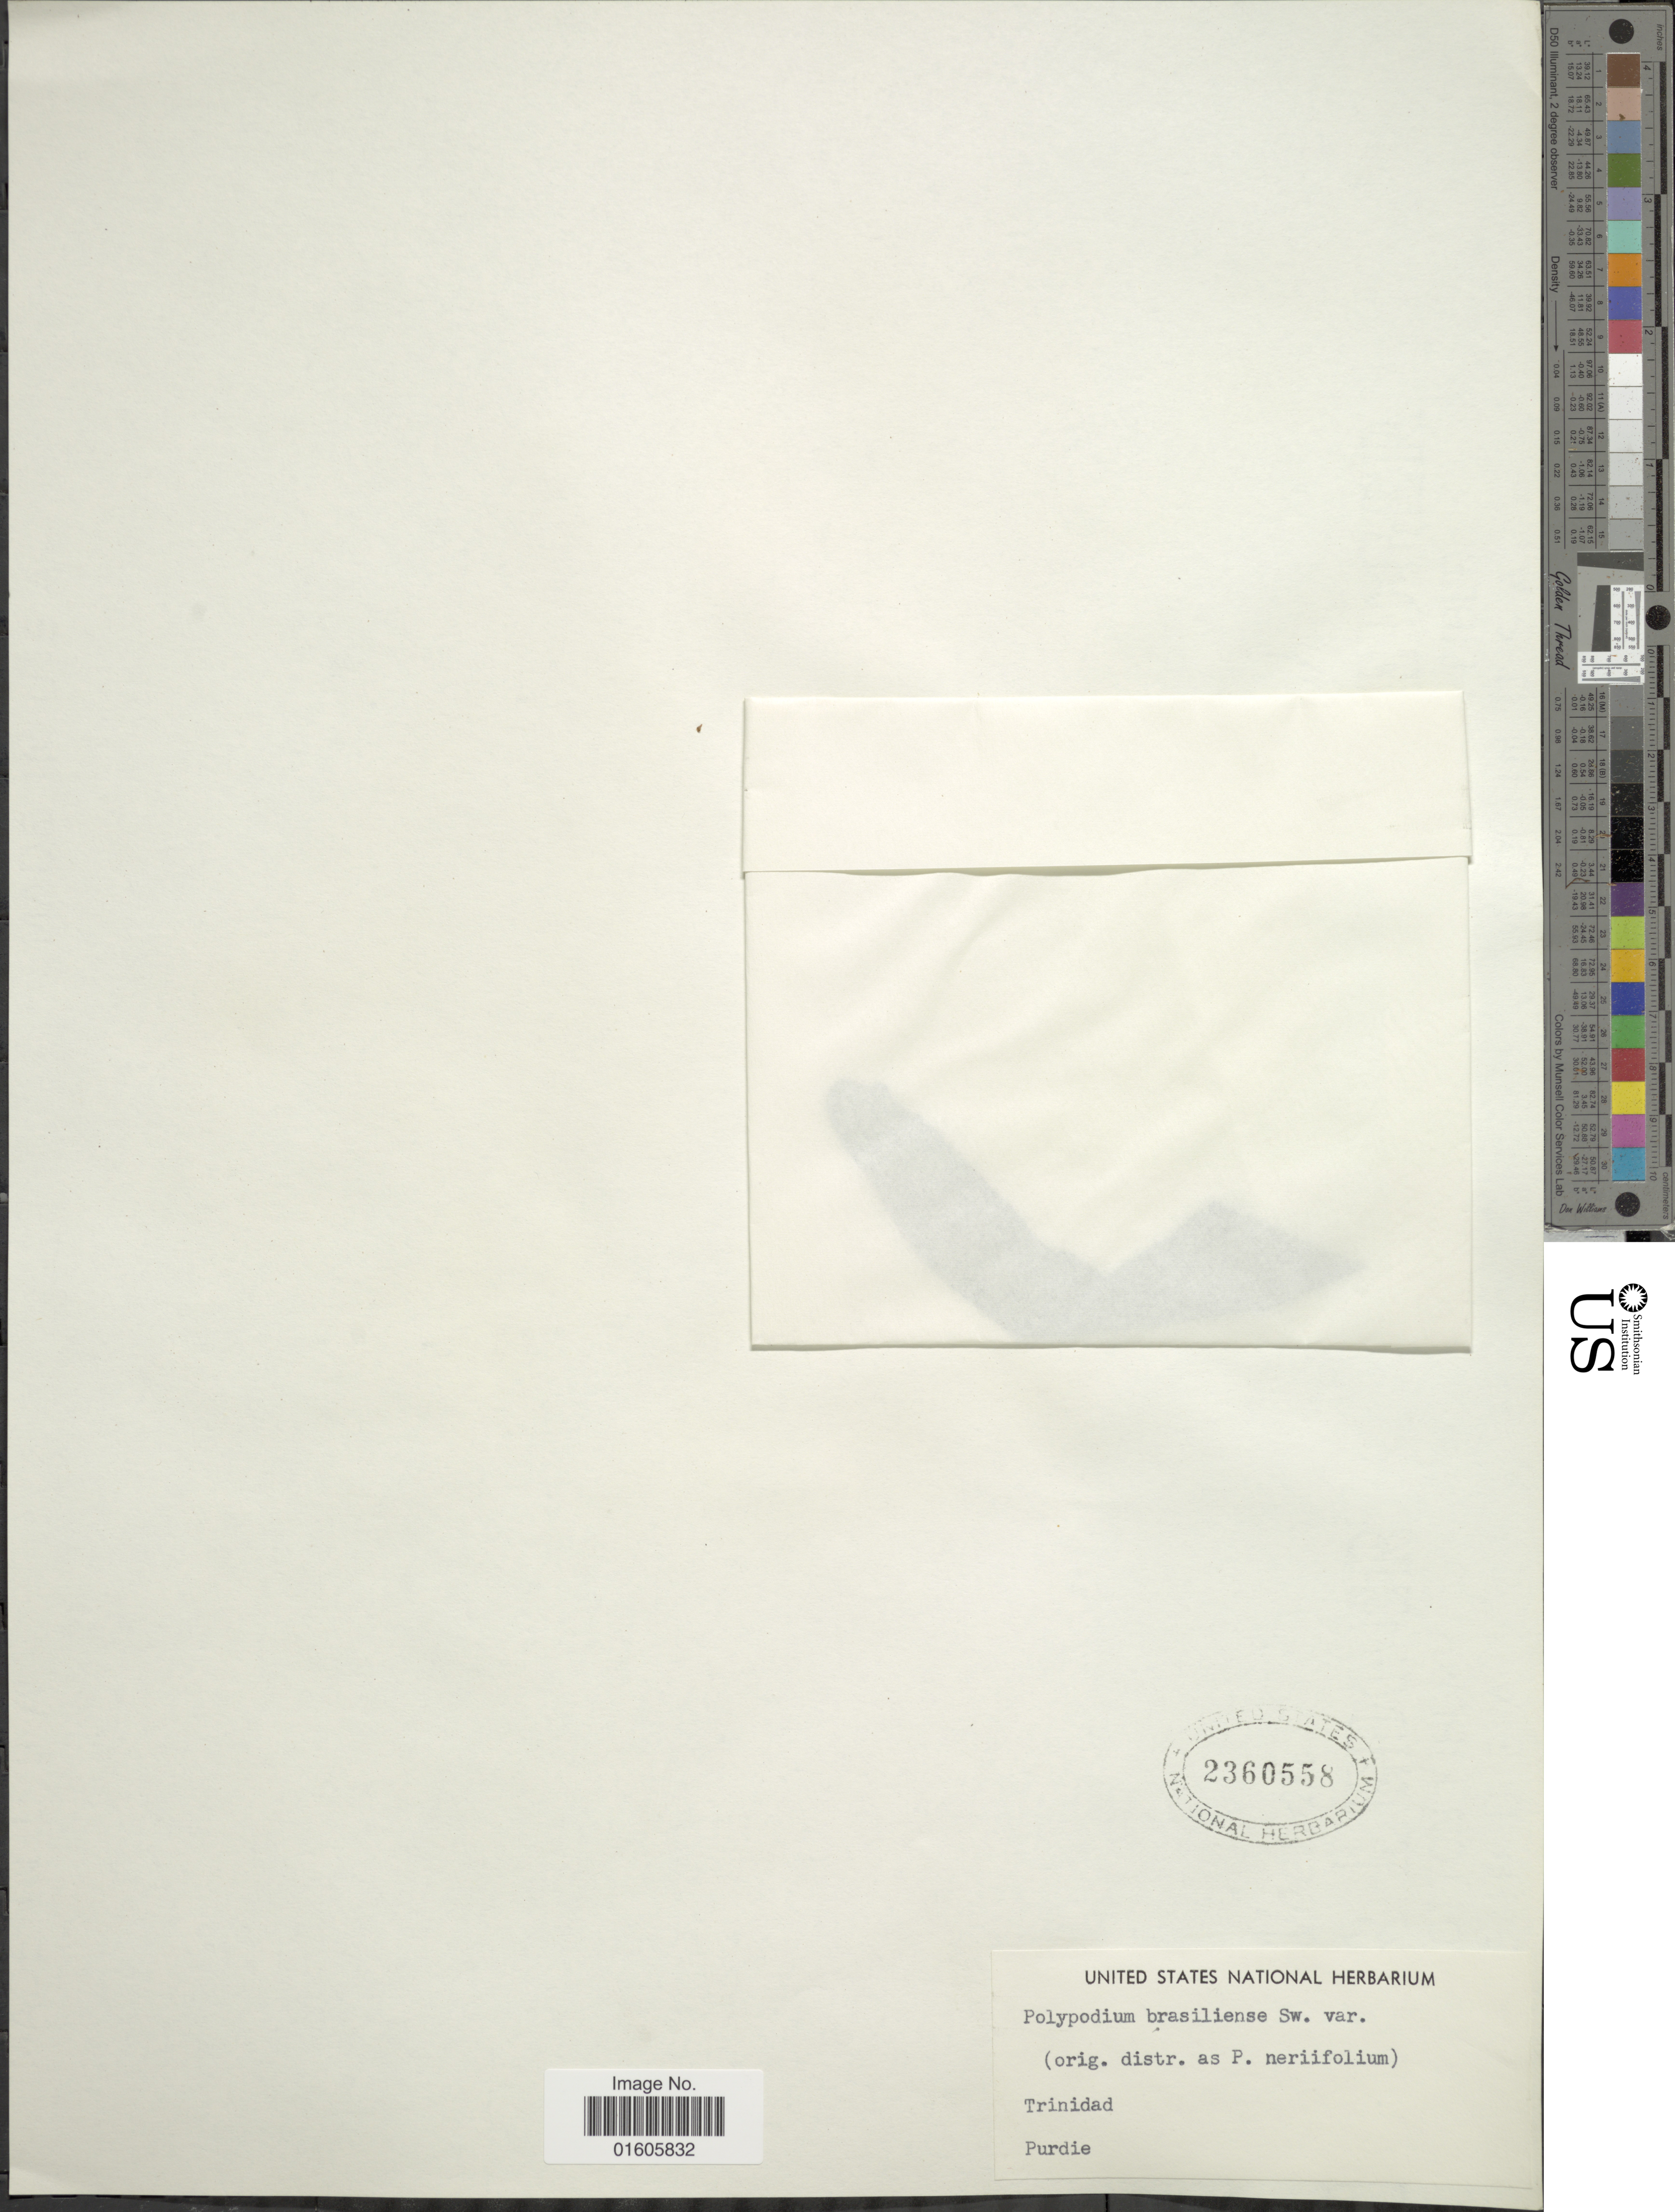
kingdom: Plantae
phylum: Tracheophyta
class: Polypodiopsida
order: Polypodiales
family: Polypodiaceae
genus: Serpocaulon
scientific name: Serpocaulon triseriale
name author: (Sw.) A.R. Sm.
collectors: W. Purdie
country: Trinidad and Tobago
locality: Trinidad.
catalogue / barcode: US 2360558